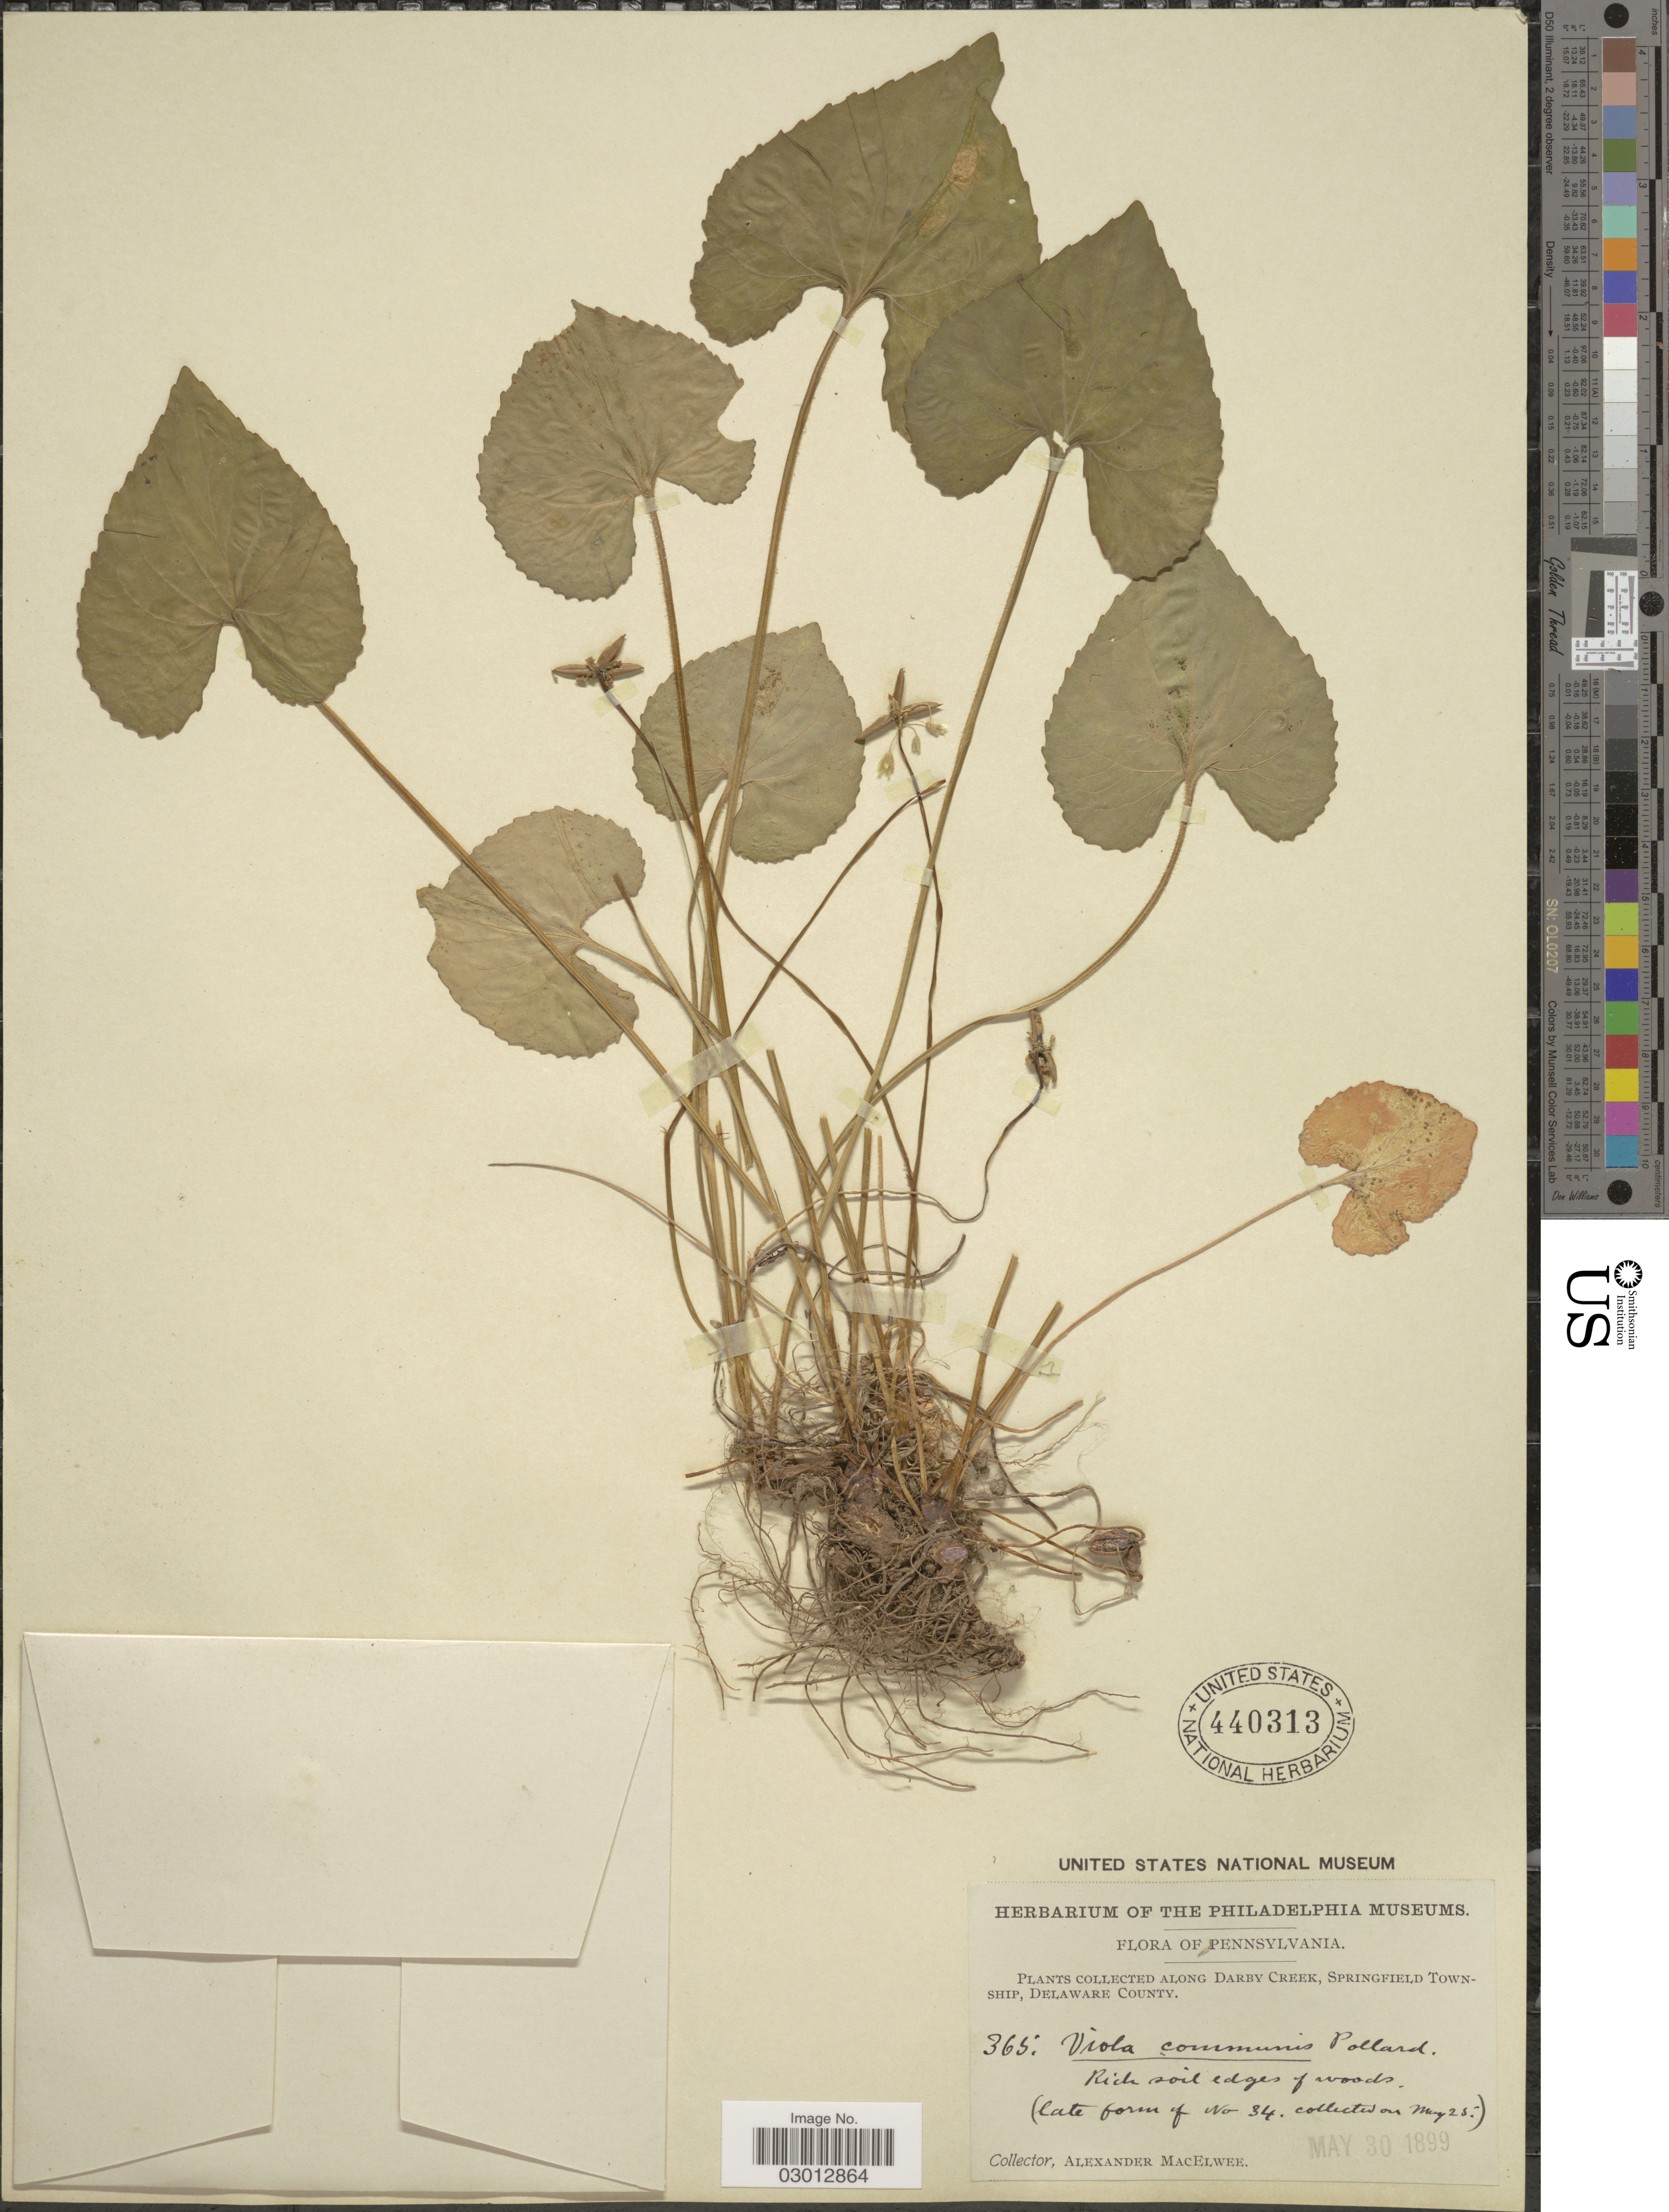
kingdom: Plantae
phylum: Tracheophyta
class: Magnoliopsida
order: Malpighiales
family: Violaceae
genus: Viola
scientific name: Viola papilionacea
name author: Pursh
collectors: A. MacElwee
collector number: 365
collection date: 1899-05-30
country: United States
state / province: Pennsylvania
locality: Along Darby Creek, Springfield Township, Delaware County.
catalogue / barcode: US 440313